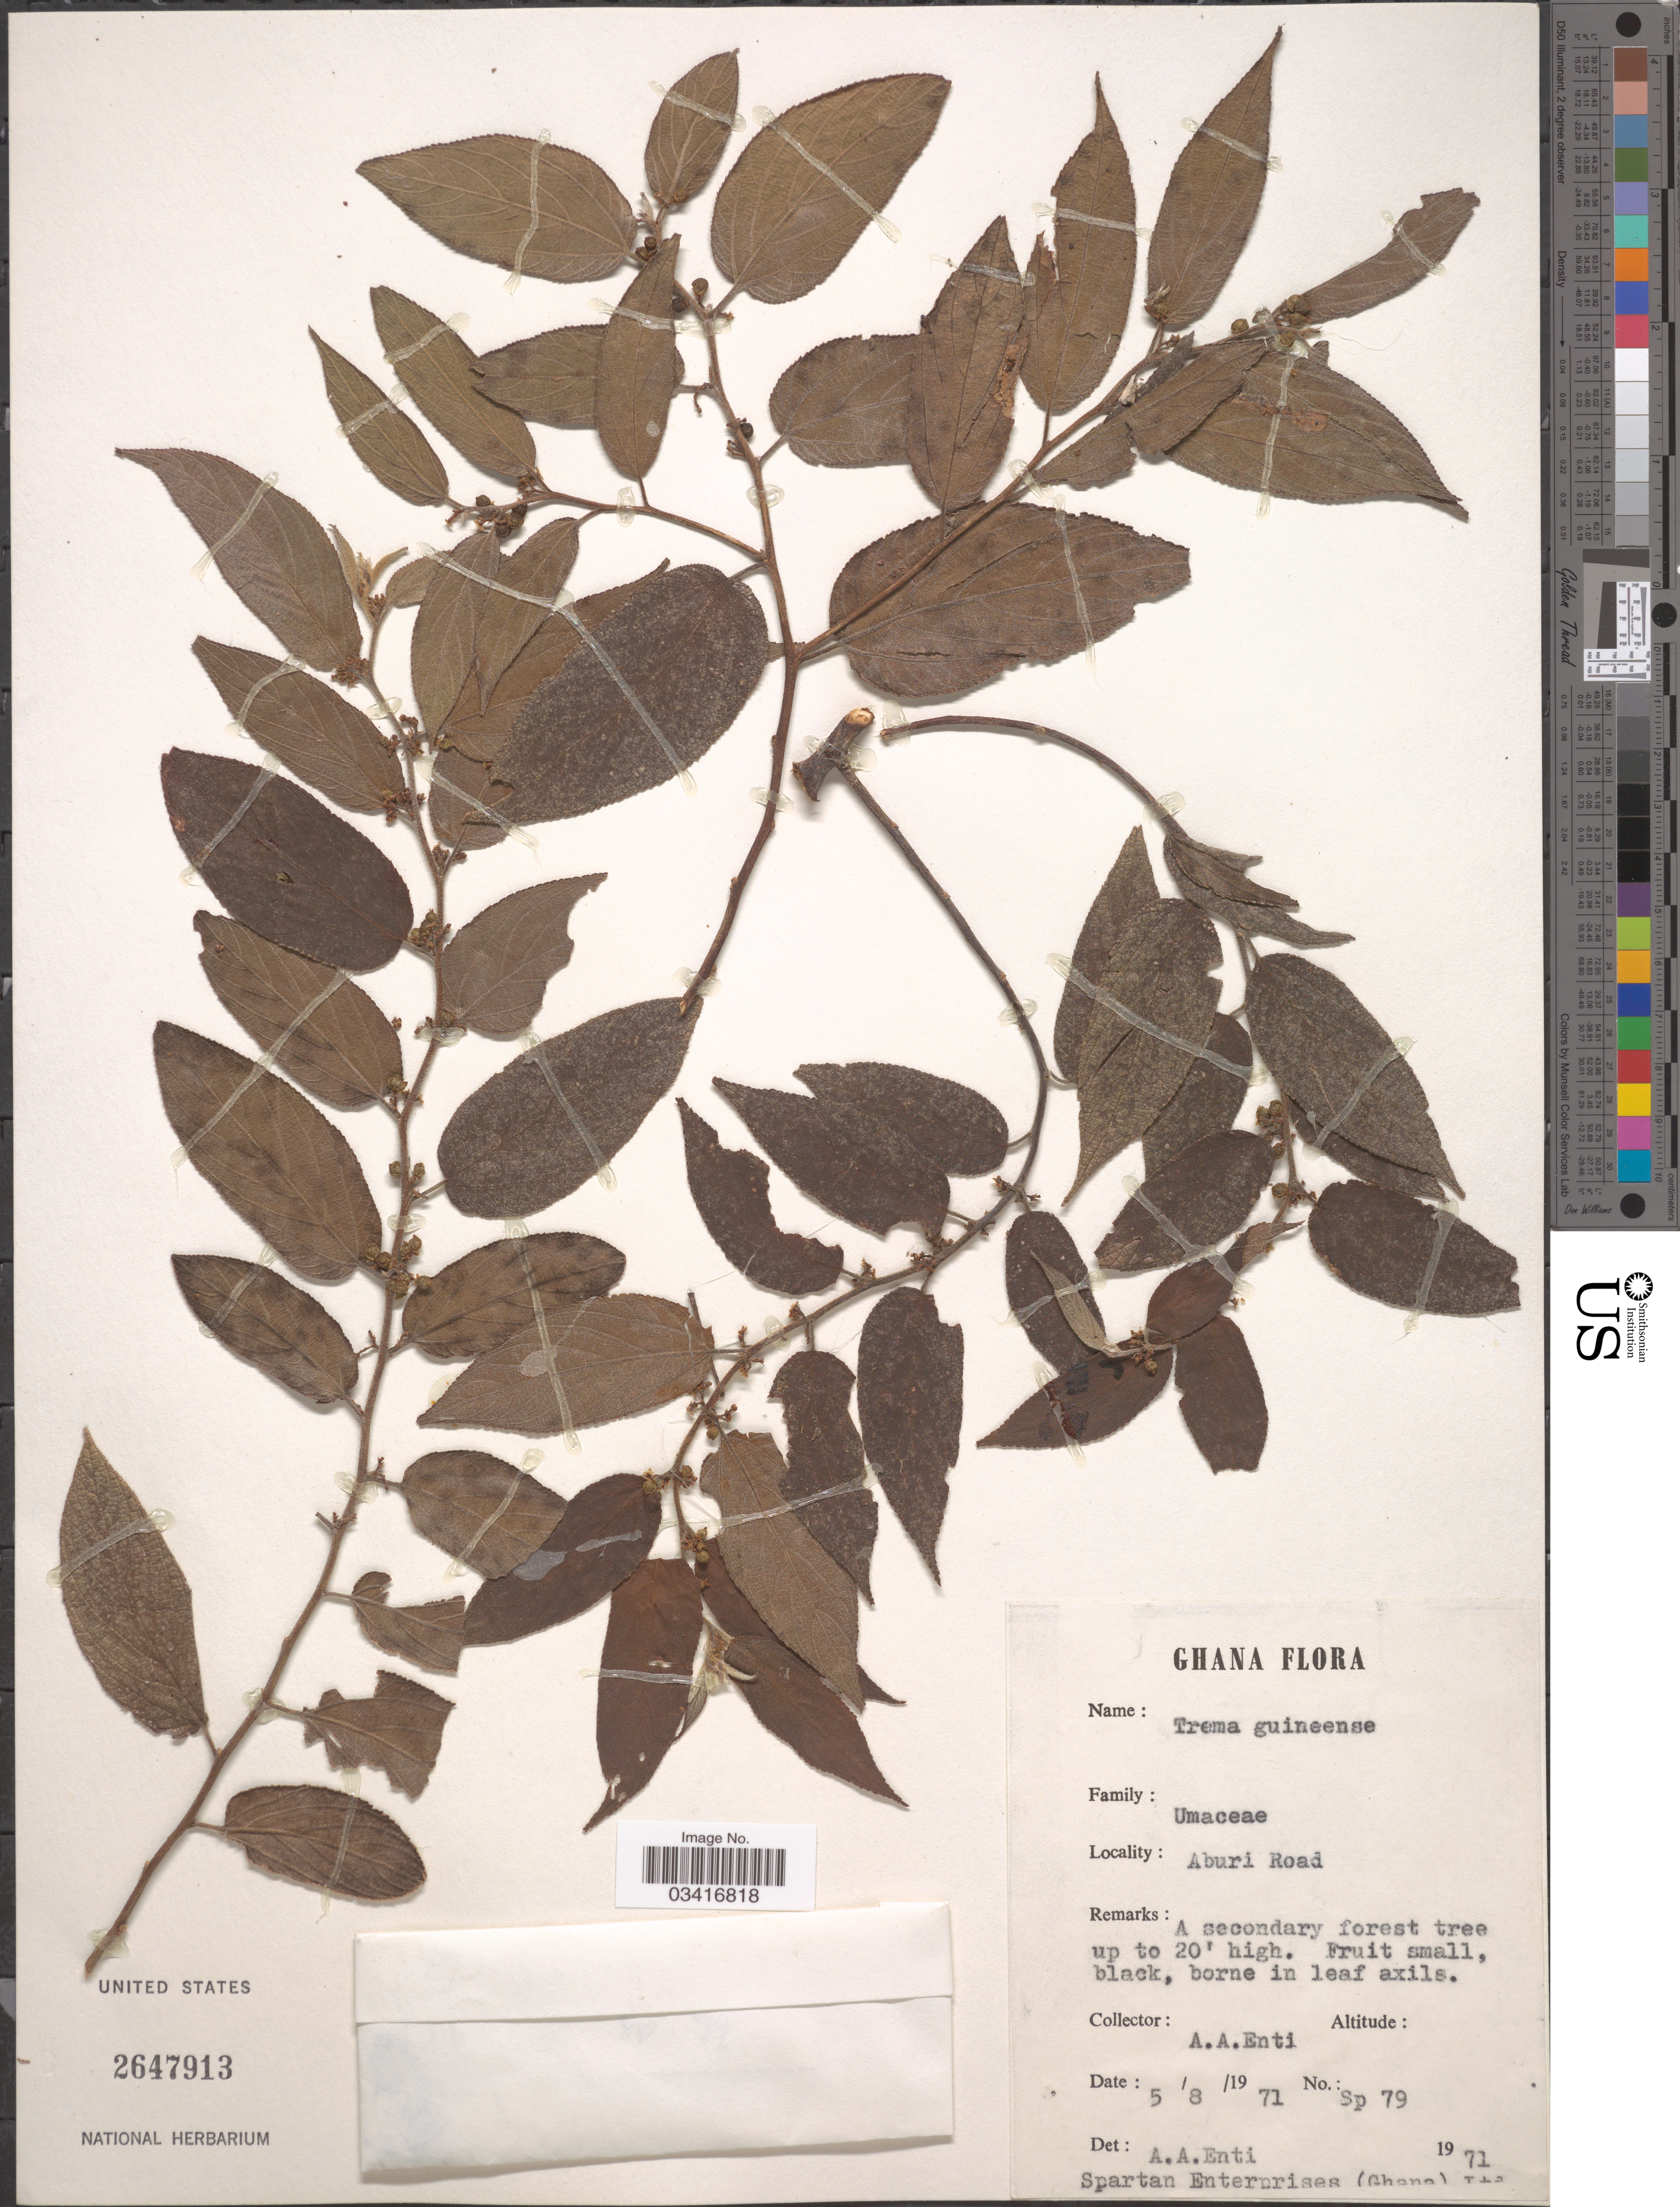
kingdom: Plantae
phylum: Tracheophyta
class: Magnoliopsida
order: Rosales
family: Cannabaceae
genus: Trema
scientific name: Trema guineense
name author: (Schumach. & Thonn.) Ficalho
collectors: A. Enti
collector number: Sp 79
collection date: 1971-08-05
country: Ghana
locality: Aburi Road.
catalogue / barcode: US 2647913